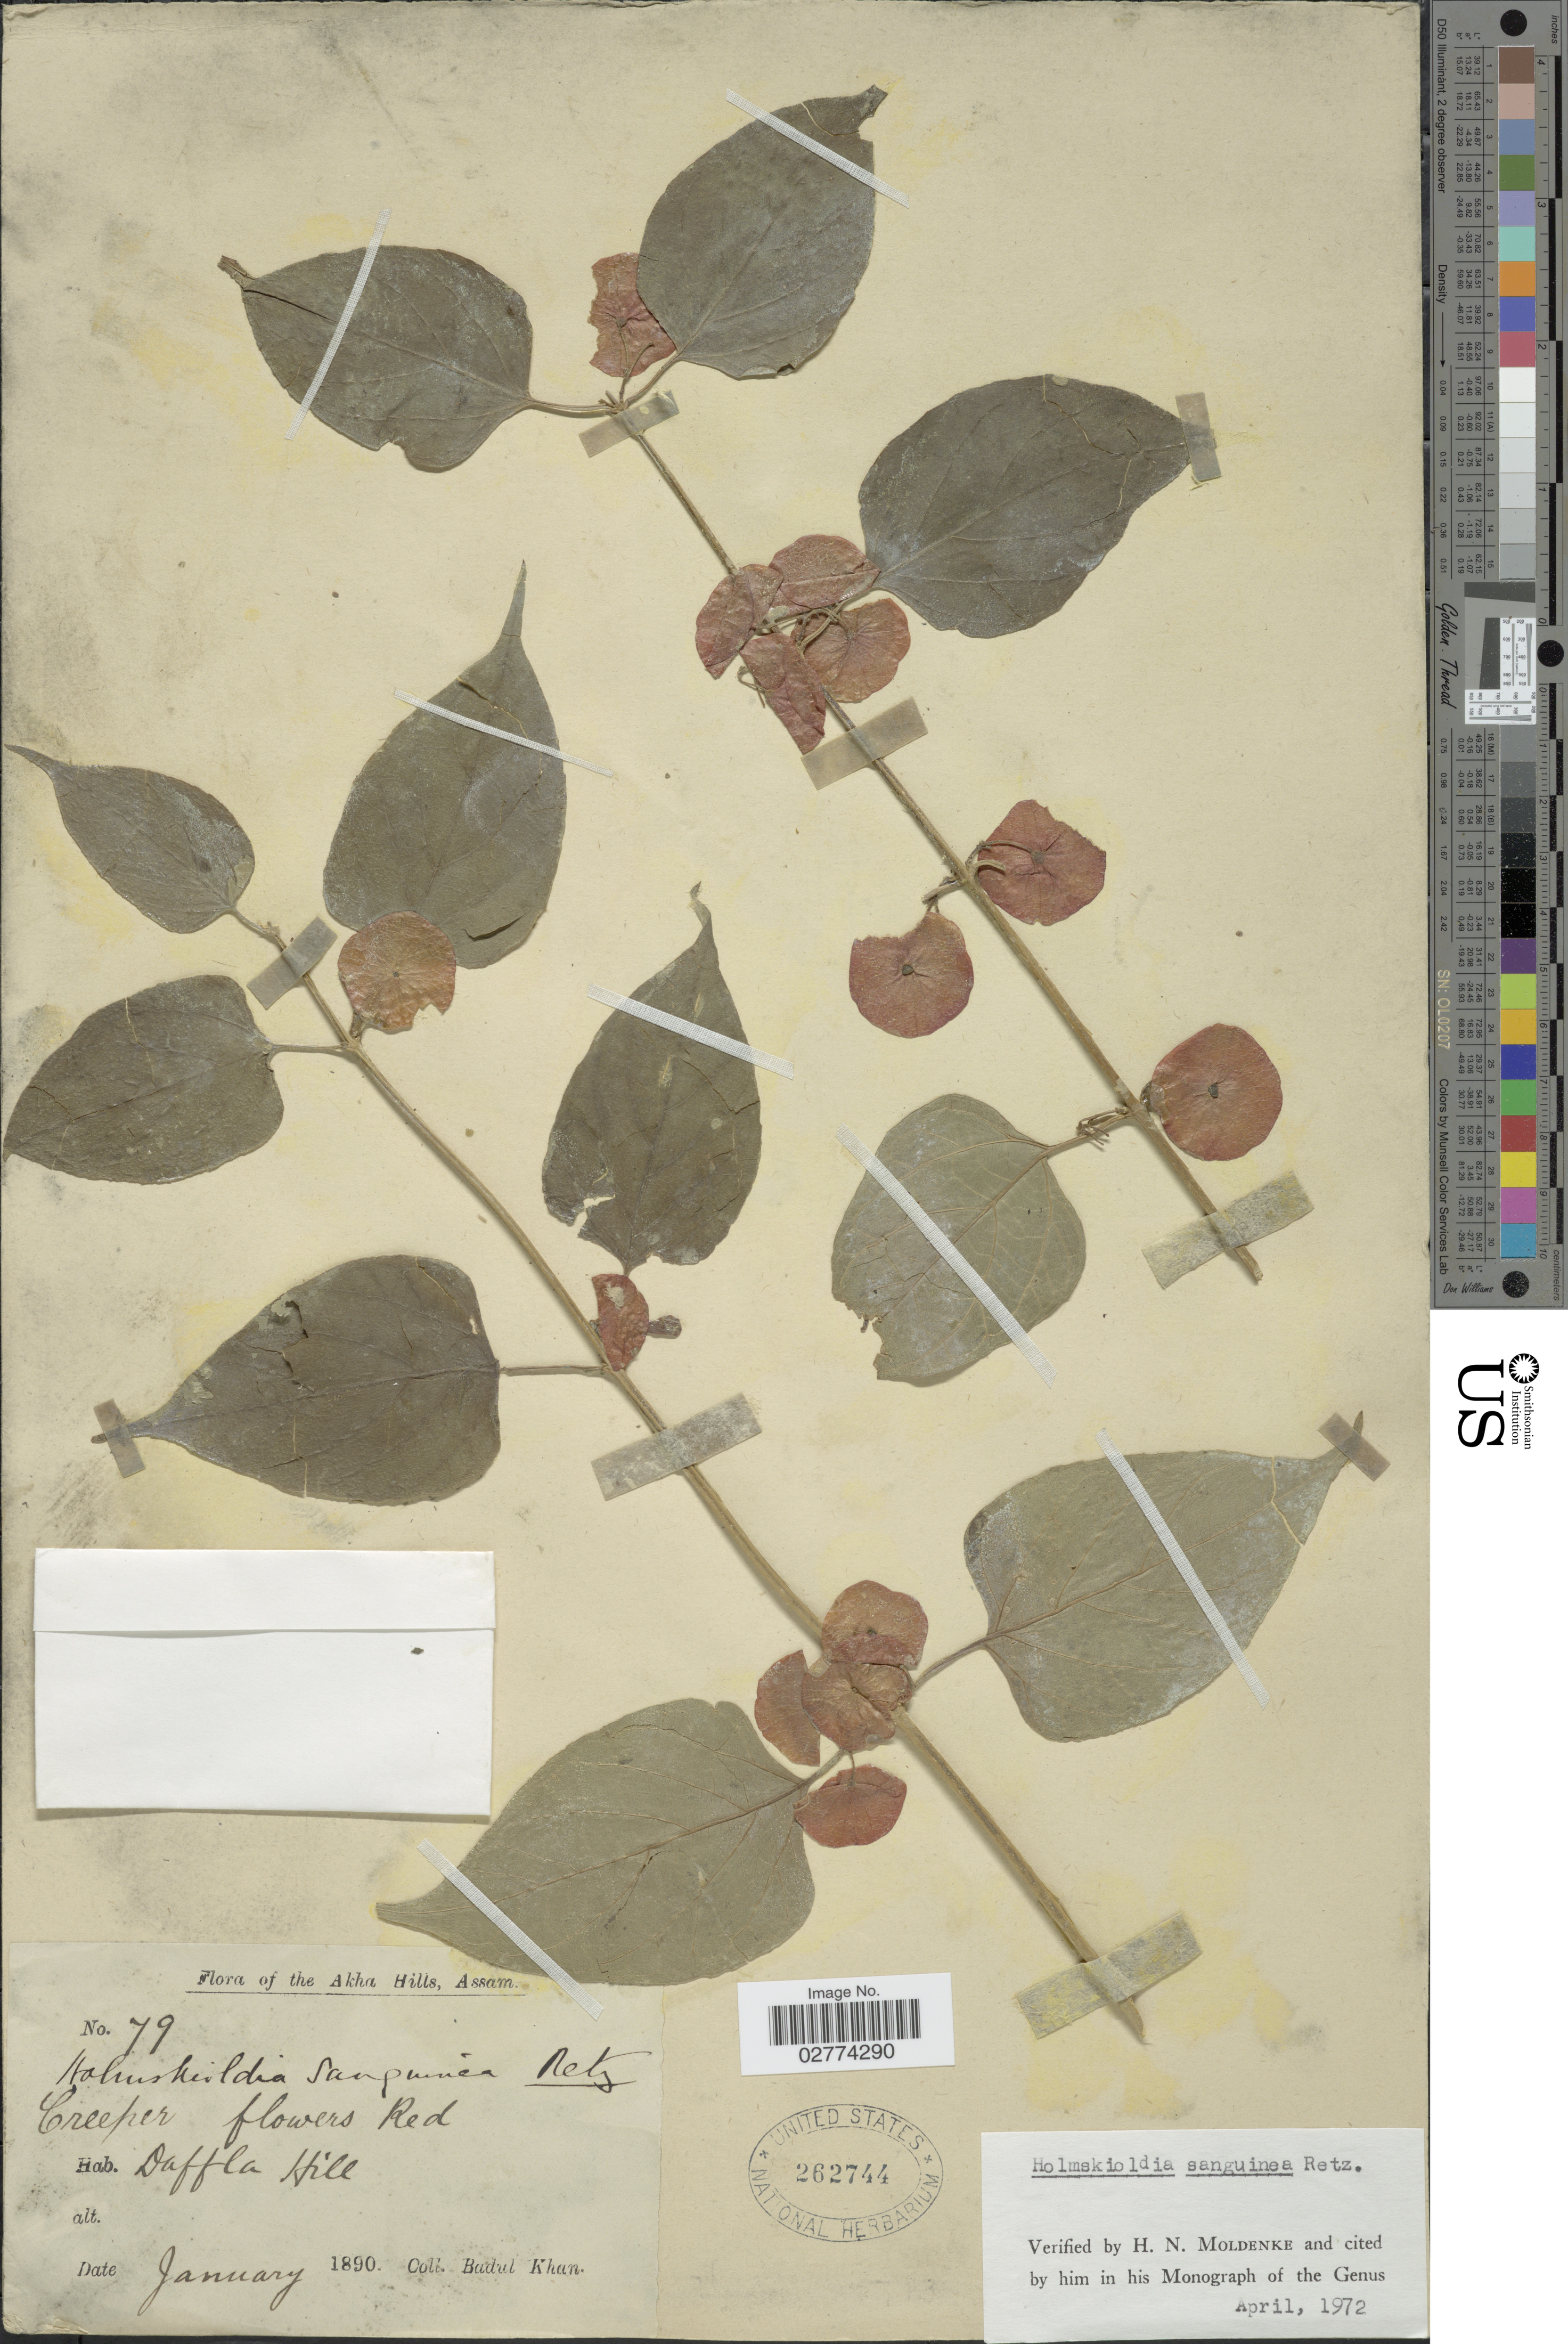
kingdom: Plantae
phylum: Tracheophyta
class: Magnoliopsida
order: Lamiales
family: Lamiaceae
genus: Holmskioldia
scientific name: Holmskioldia sanguinea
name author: Retz.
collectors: B. Khan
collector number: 79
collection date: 1890-01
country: India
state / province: Assam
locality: The Akha Hills. Daffla Hill.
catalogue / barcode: US 262744